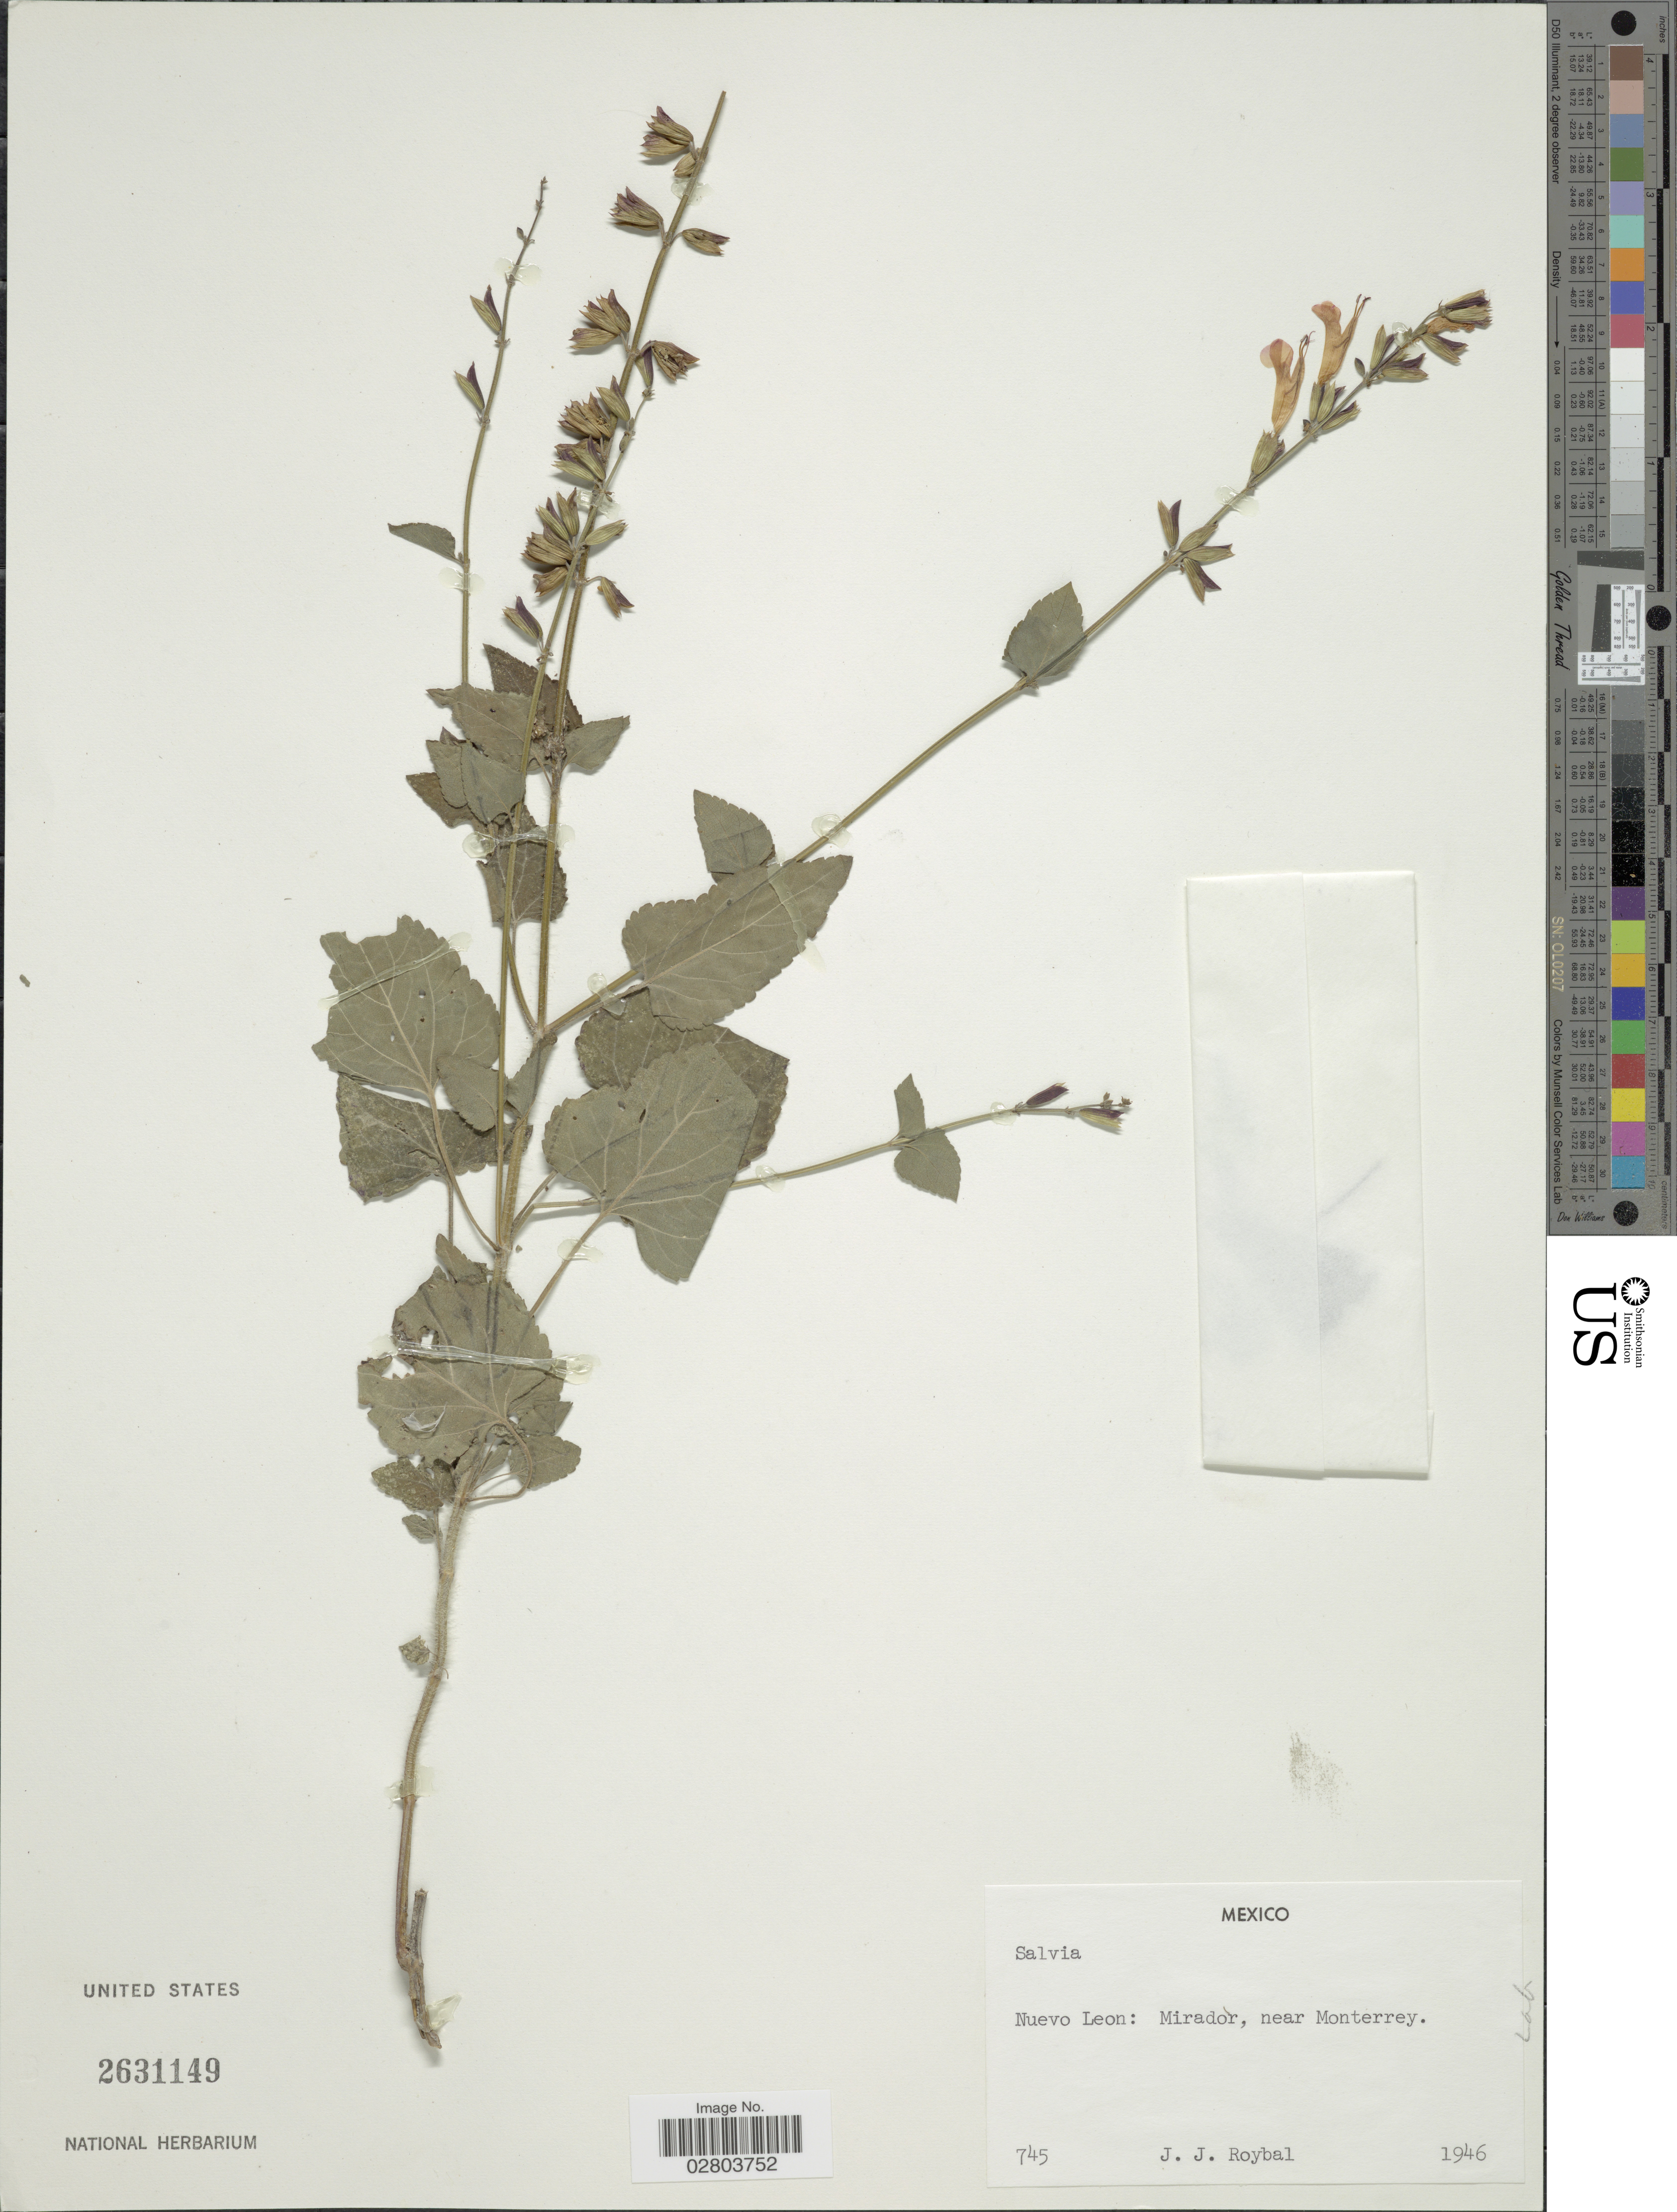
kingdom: Plantae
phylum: Tracheophyta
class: Magnoliopsida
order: Lamiales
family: Lamiaceae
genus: Salvia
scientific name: Salvia sp.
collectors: J. J. Roybal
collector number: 745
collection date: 1946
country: Mexico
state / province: Nuevo León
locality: Nuevo Leon: Mirador, near Monterrey.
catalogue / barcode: US 2631149